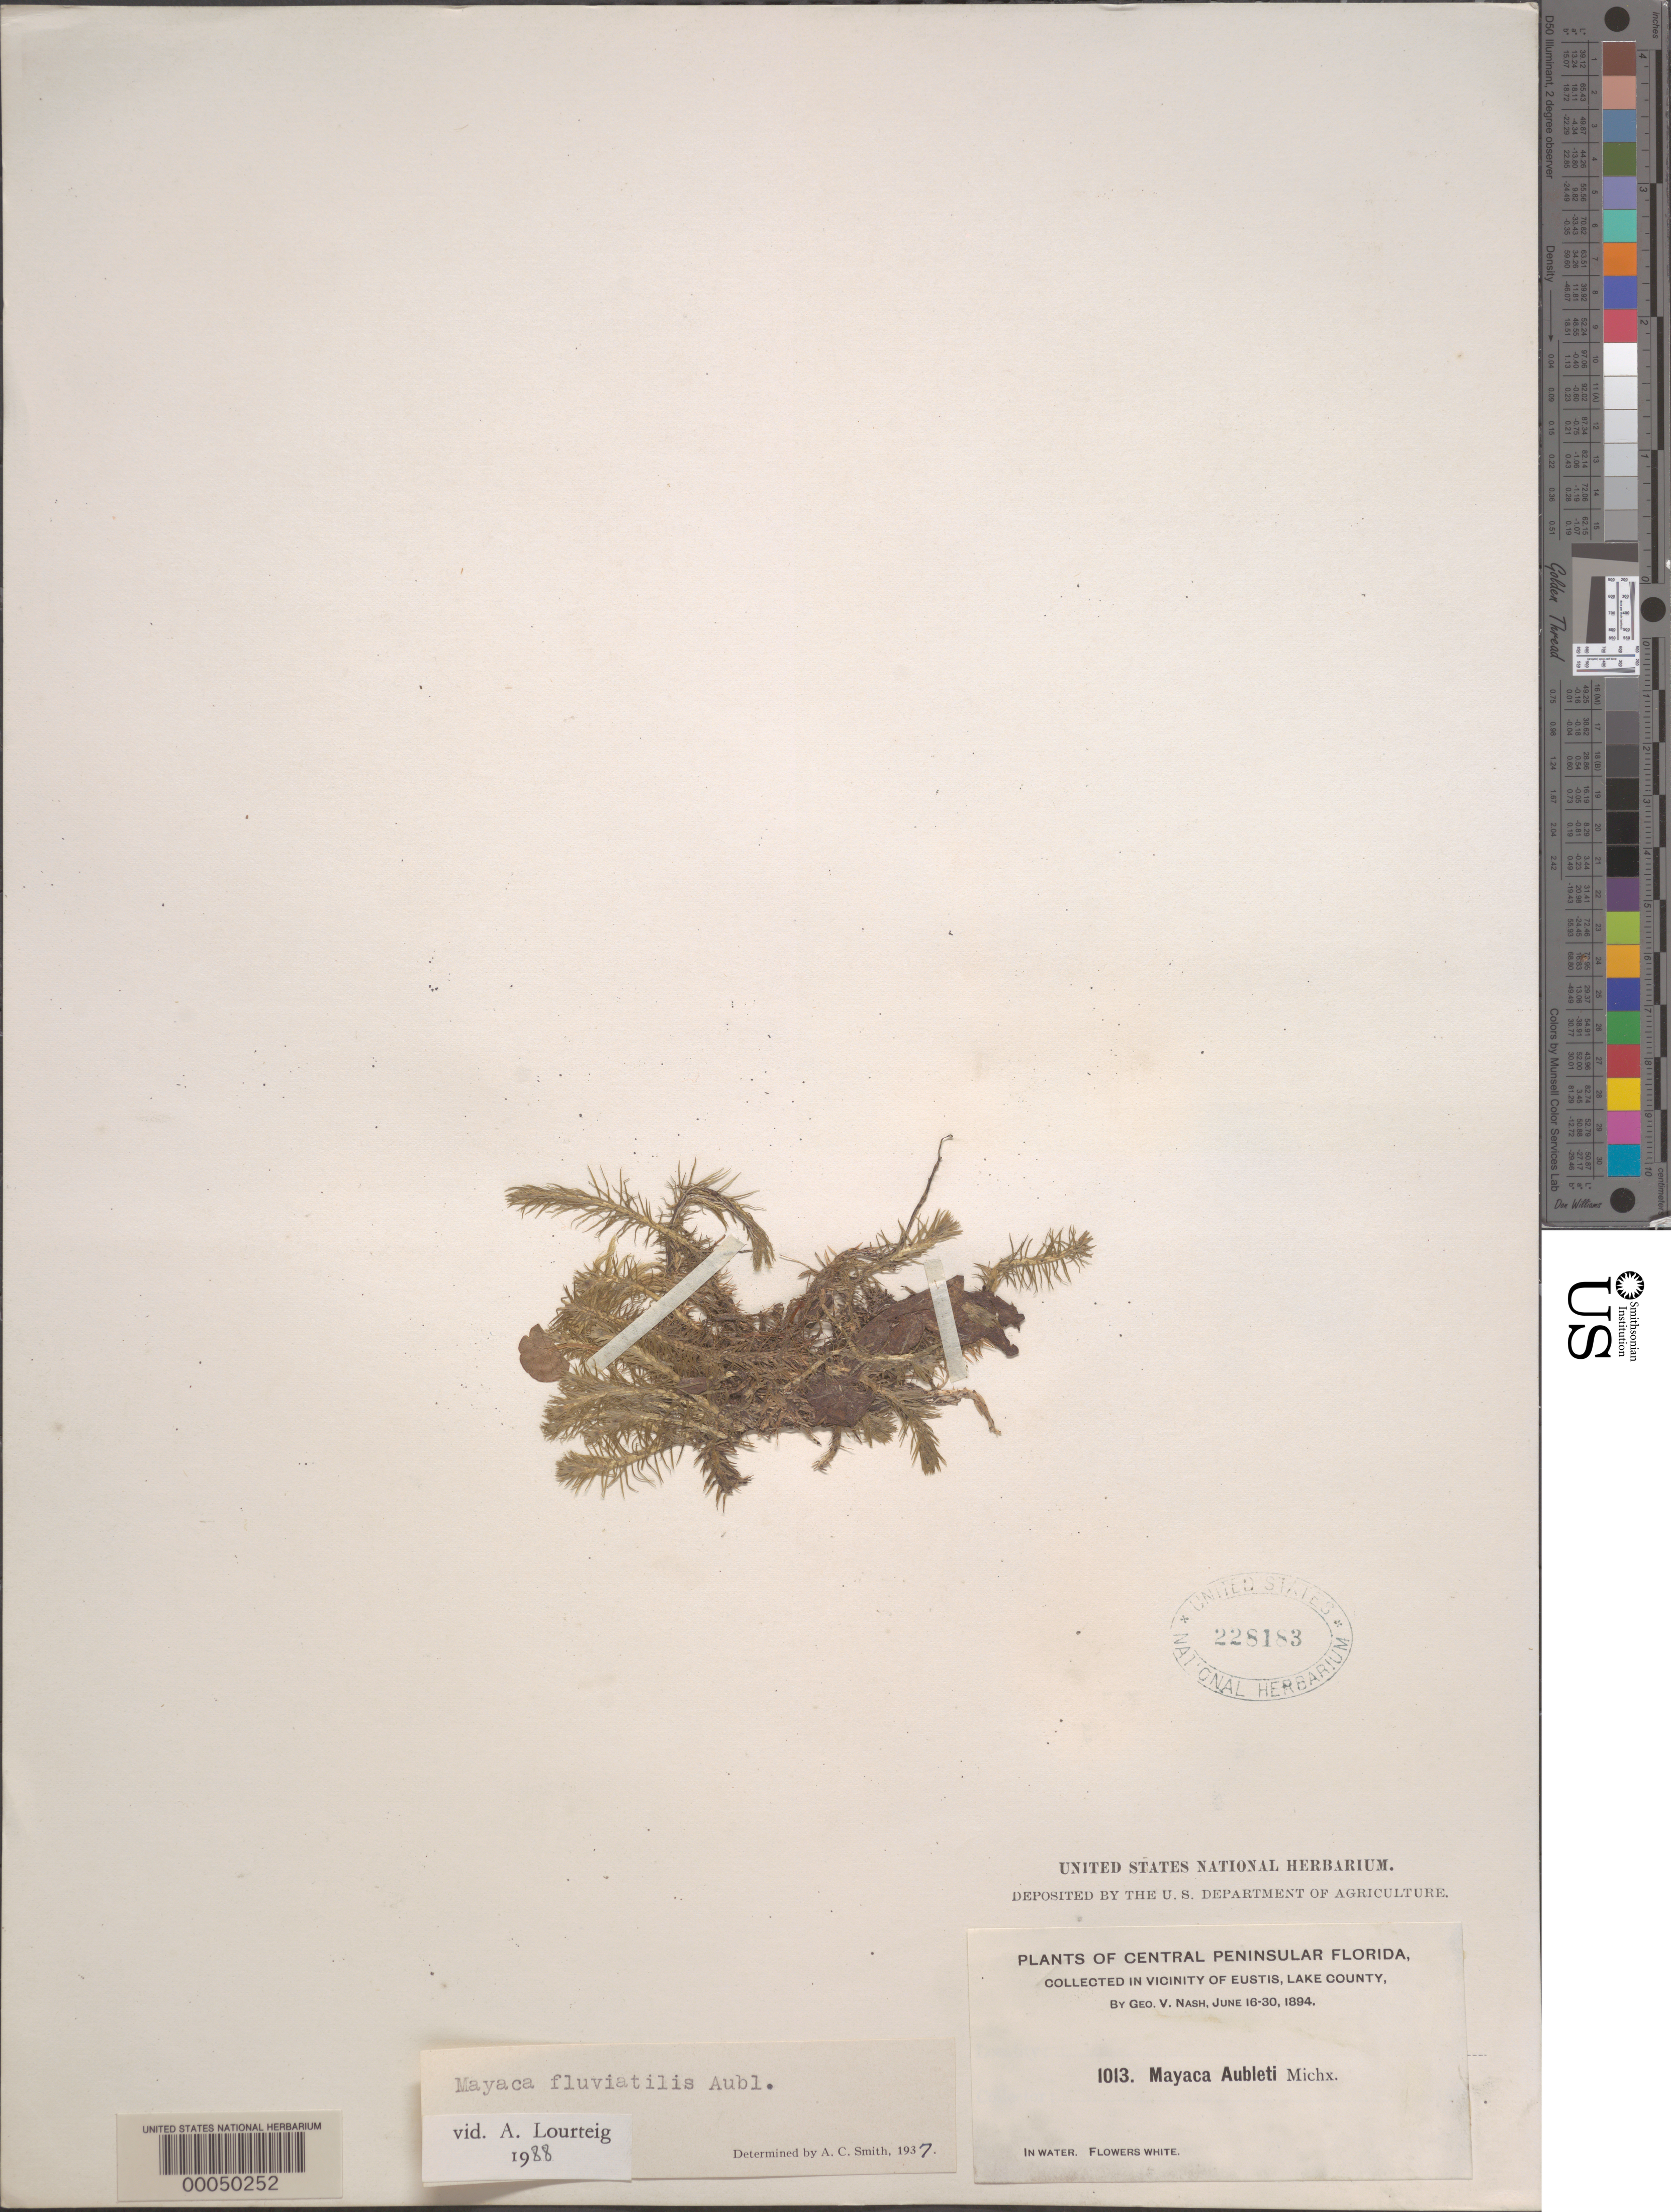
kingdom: Plantae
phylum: Tracheophyta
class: Liliopsida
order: Poales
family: Mayacaceae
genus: Mayaca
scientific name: Mayaca fluviatilis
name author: Aubl.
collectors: G. V. Nash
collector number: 1013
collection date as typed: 16 Jun 1894 to 30 Jun 1894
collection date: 1894-06-16/1894-06-30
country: United States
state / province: Florida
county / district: Lake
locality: Vicinity of eustis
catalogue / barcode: US 228183